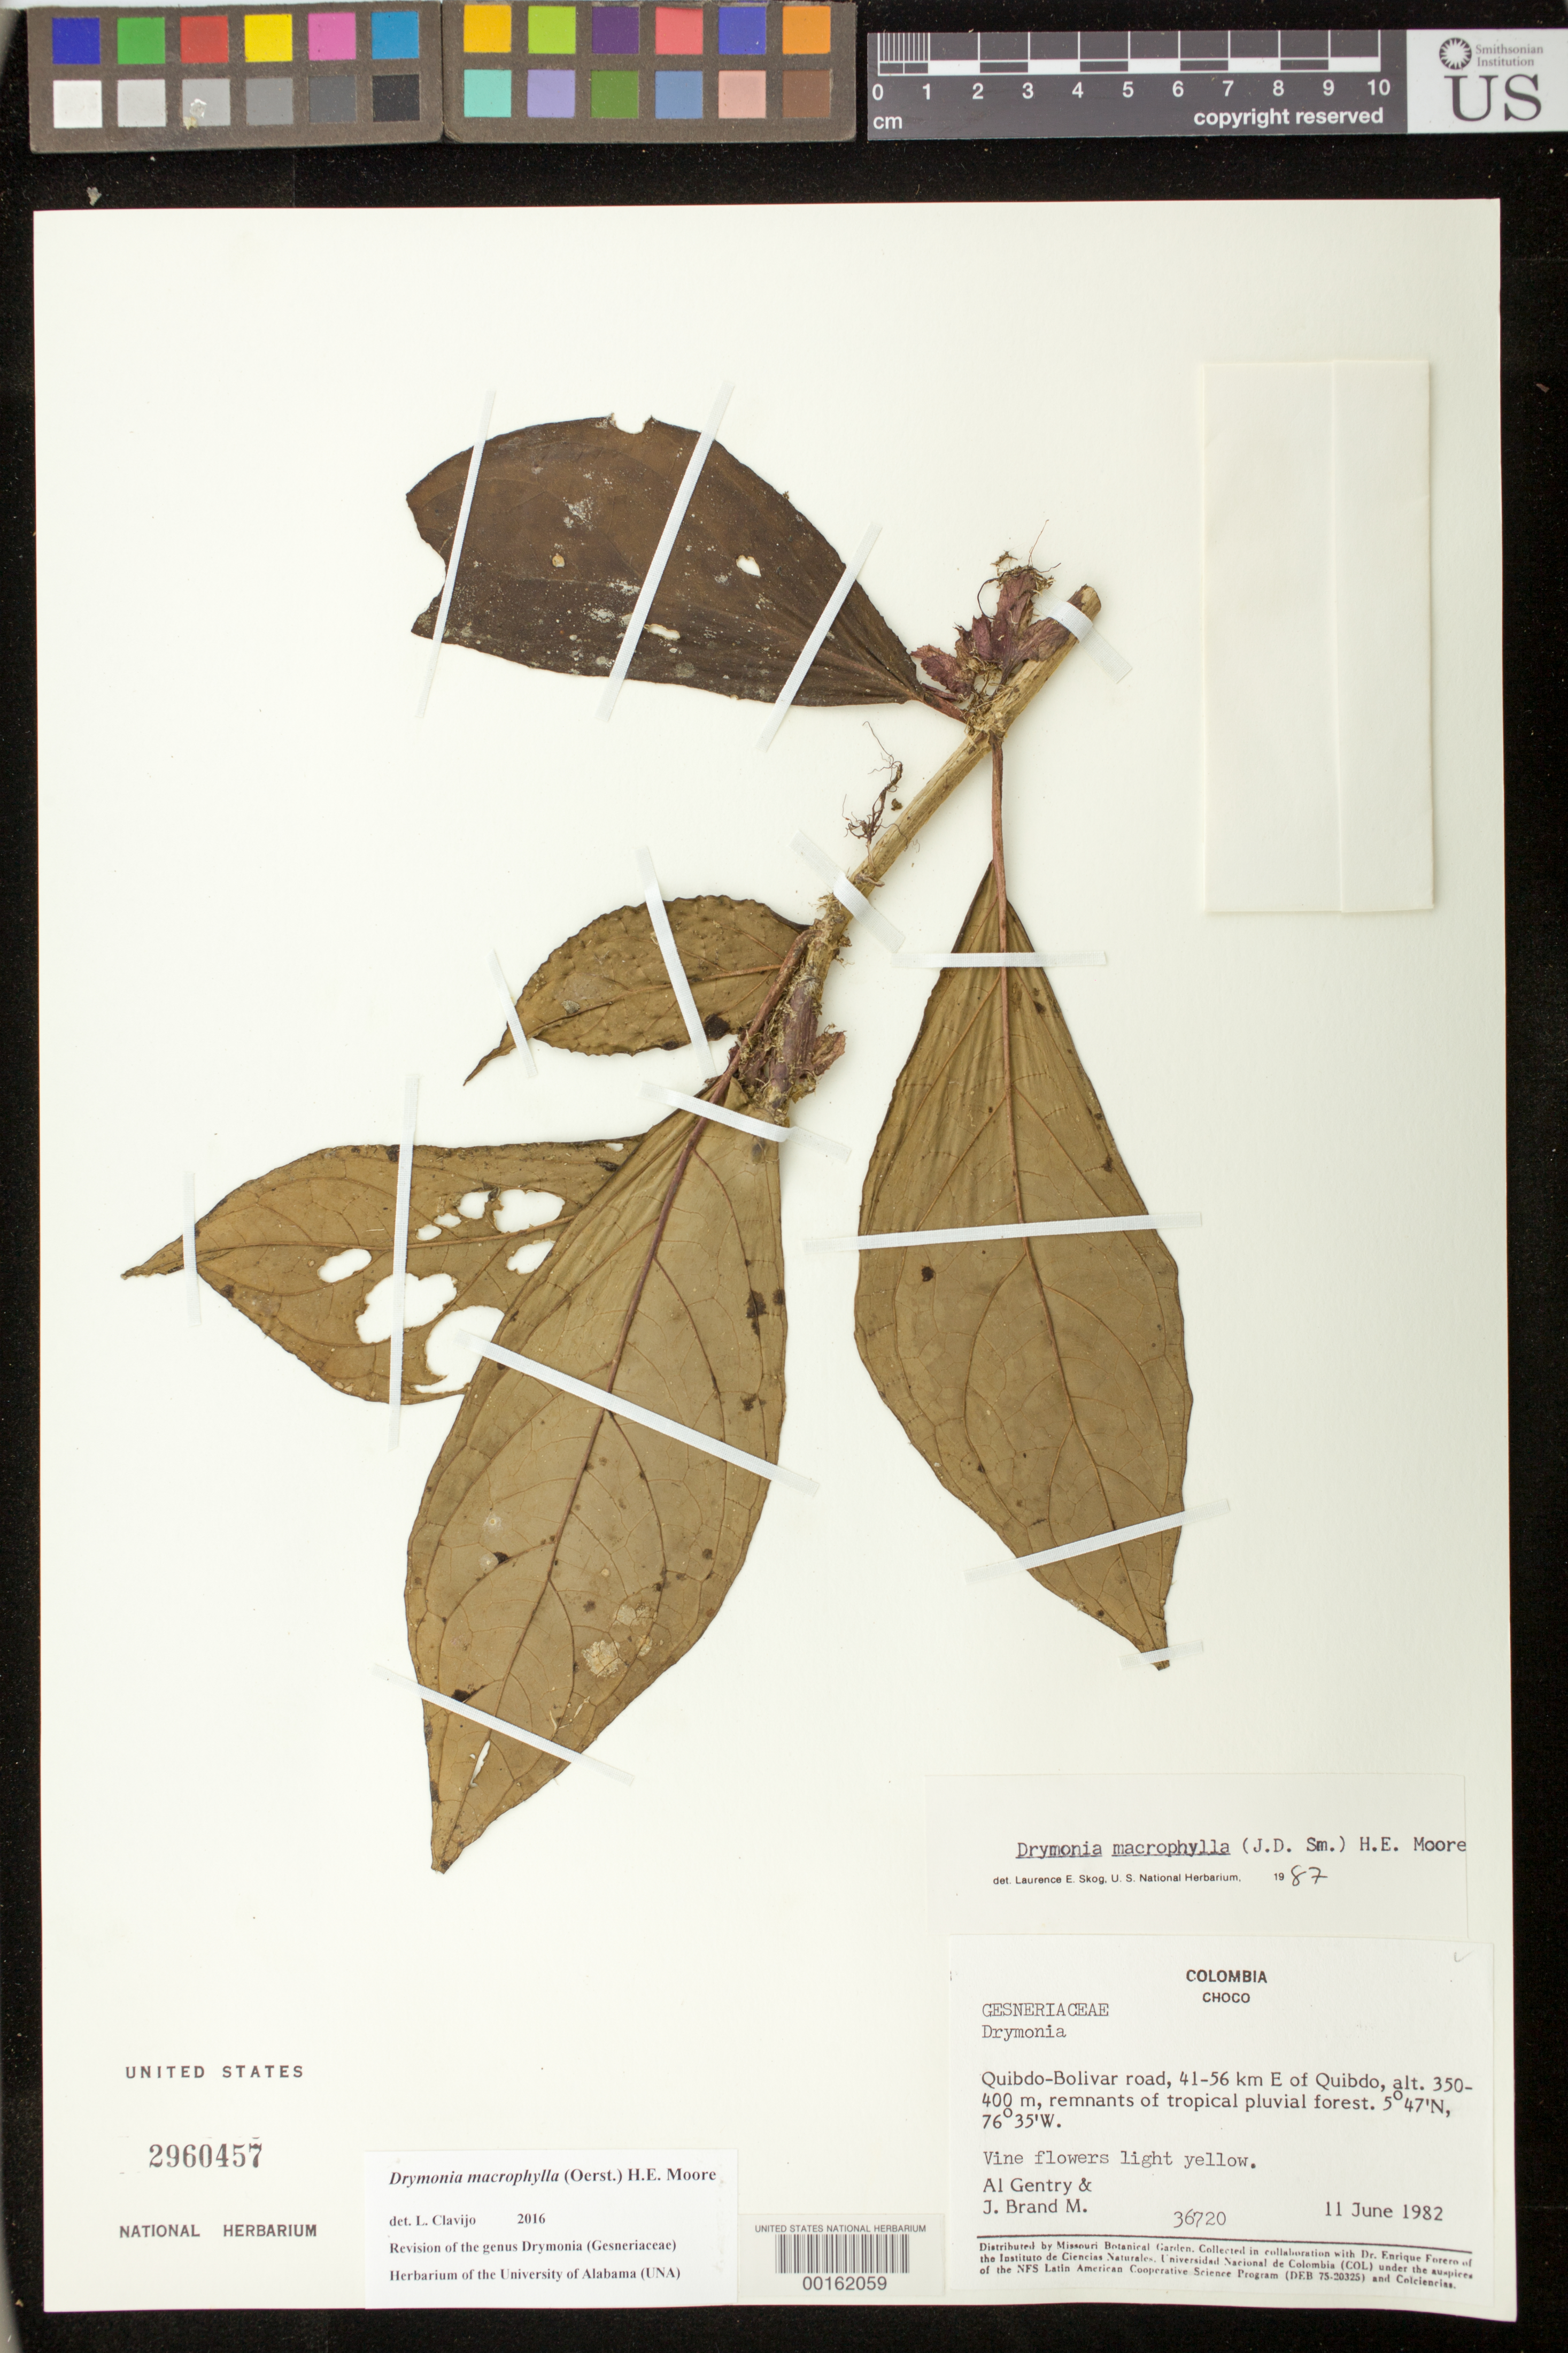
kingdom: Plantae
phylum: Tracheophyta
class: Magnoliopsida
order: Lamiales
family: Gesneriaceae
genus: Drymonia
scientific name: Drymonia macrophylla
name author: (Oerst.) H.E. Moore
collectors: A. H. Gentry & M. J. Brand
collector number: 36720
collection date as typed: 11 Jun 1982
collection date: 1982-06-11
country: Colombia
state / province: Chocó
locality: Quibdo-Bolivar road, 41-56 km E of Quibdo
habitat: Remnants of tropical pluvial forest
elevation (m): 350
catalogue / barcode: US 2960457